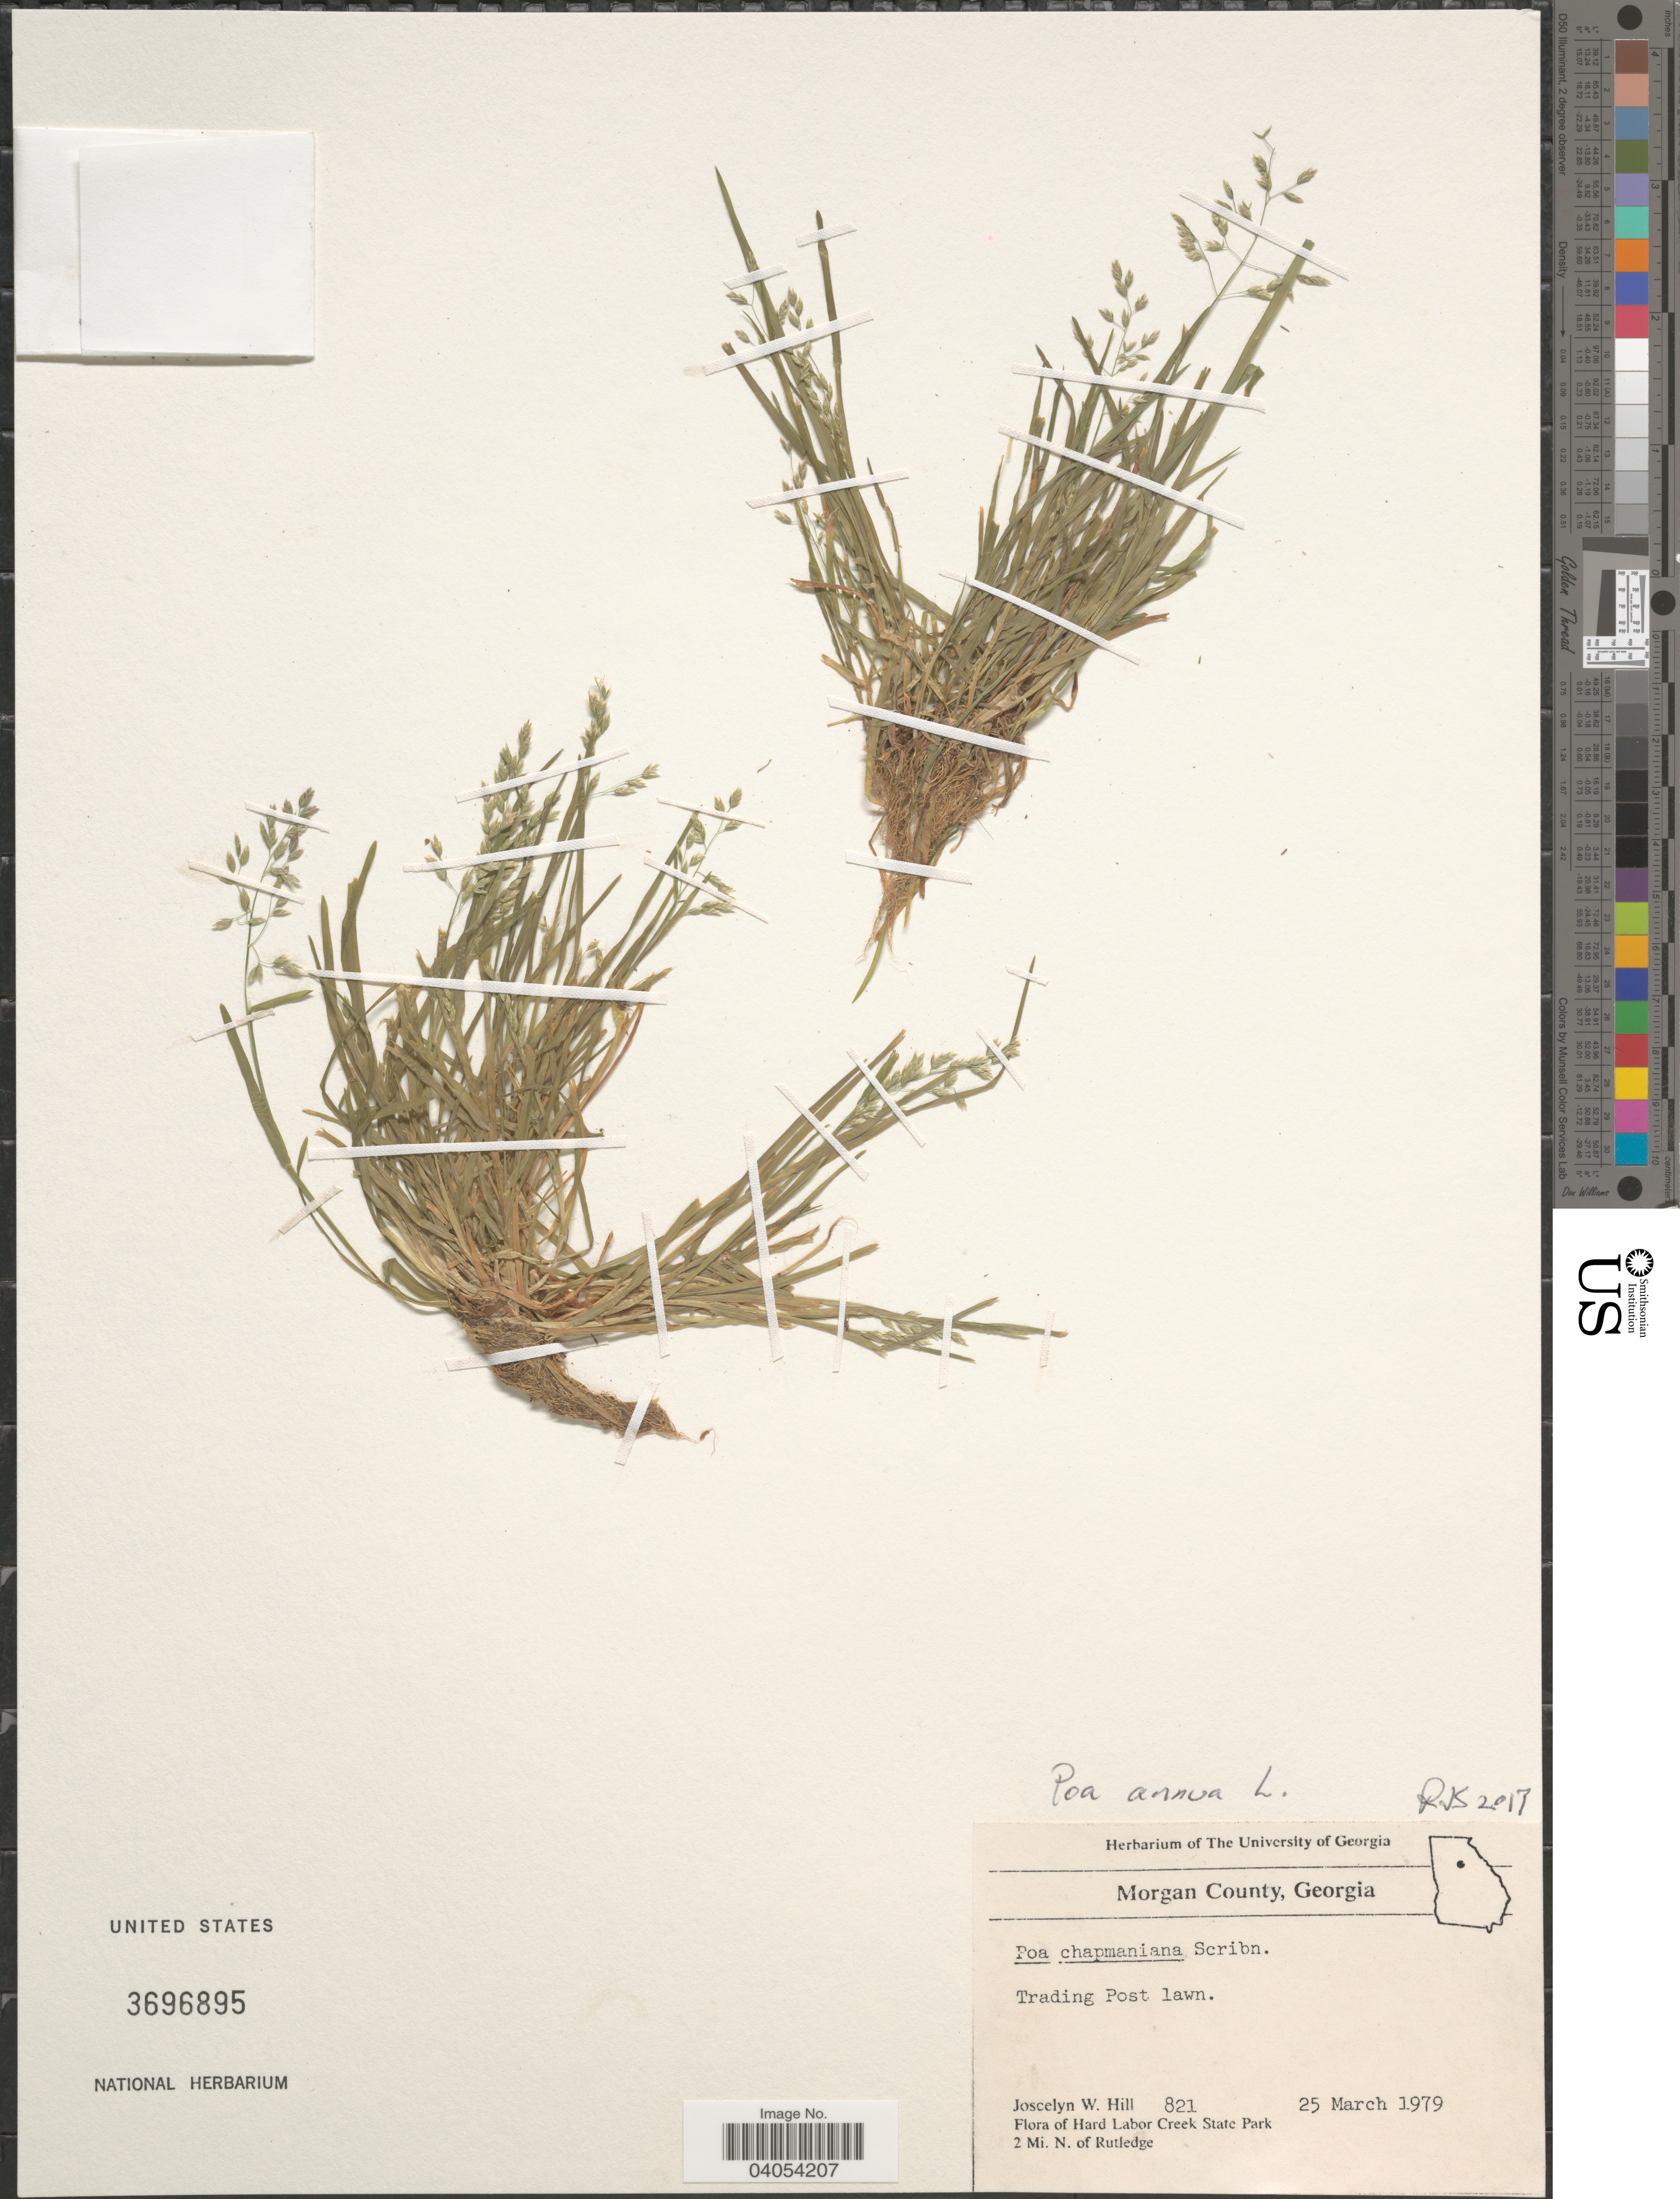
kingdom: Plantae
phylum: Tracheophyta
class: Liliopsida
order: Poales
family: Poaceae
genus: Poa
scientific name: Poa annua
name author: L.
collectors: J. W. Hill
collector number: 821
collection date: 1979-03-25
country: United States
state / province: Georgia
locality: Morgan County. Trading Post lawn. Hard Labor Creek State Park. 2 Mi. N. of Rutledge.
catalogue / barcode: US 3696895